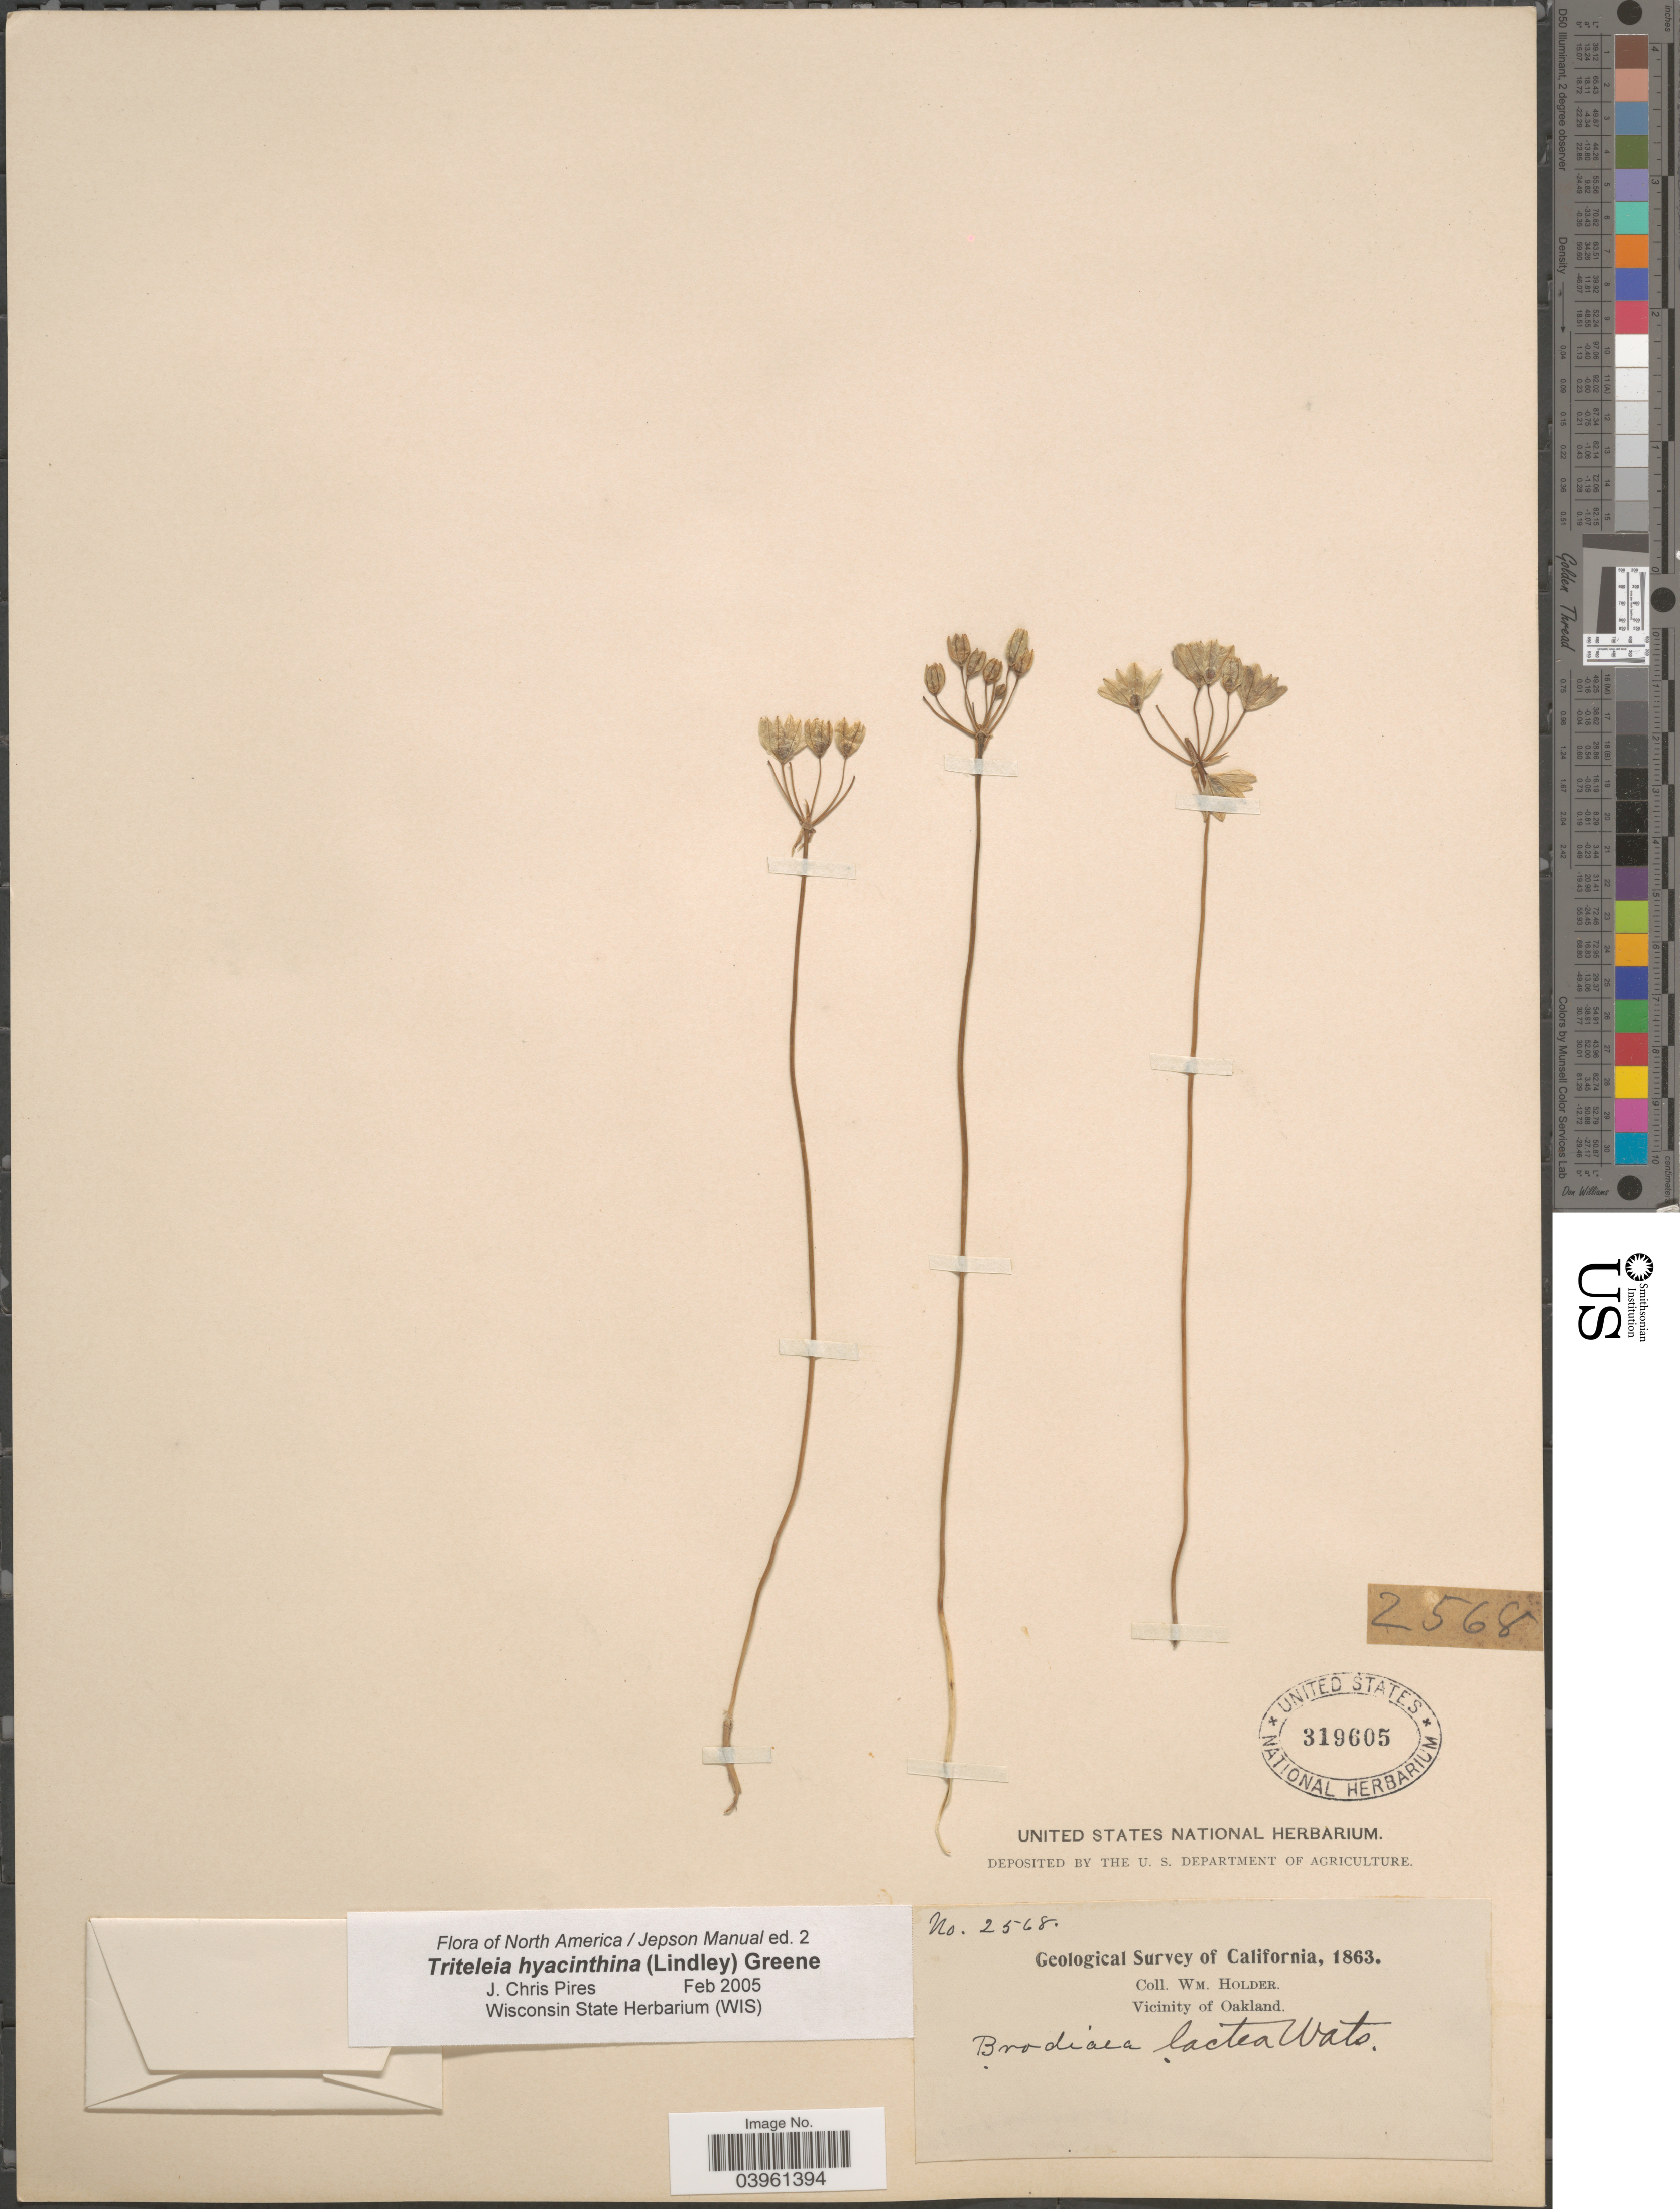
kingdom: Plantae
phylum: Tracheophyta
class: Liliopsida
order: Asparagales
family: Asparagaceae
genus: Triteleia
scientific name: Triteleia hyacinthina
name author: (Lindl.) Greene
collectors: W. Holder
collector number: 2568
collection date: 1863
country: United States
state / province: California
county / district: Alameda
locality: Vicinity of Oakland.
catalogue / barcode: US 319605